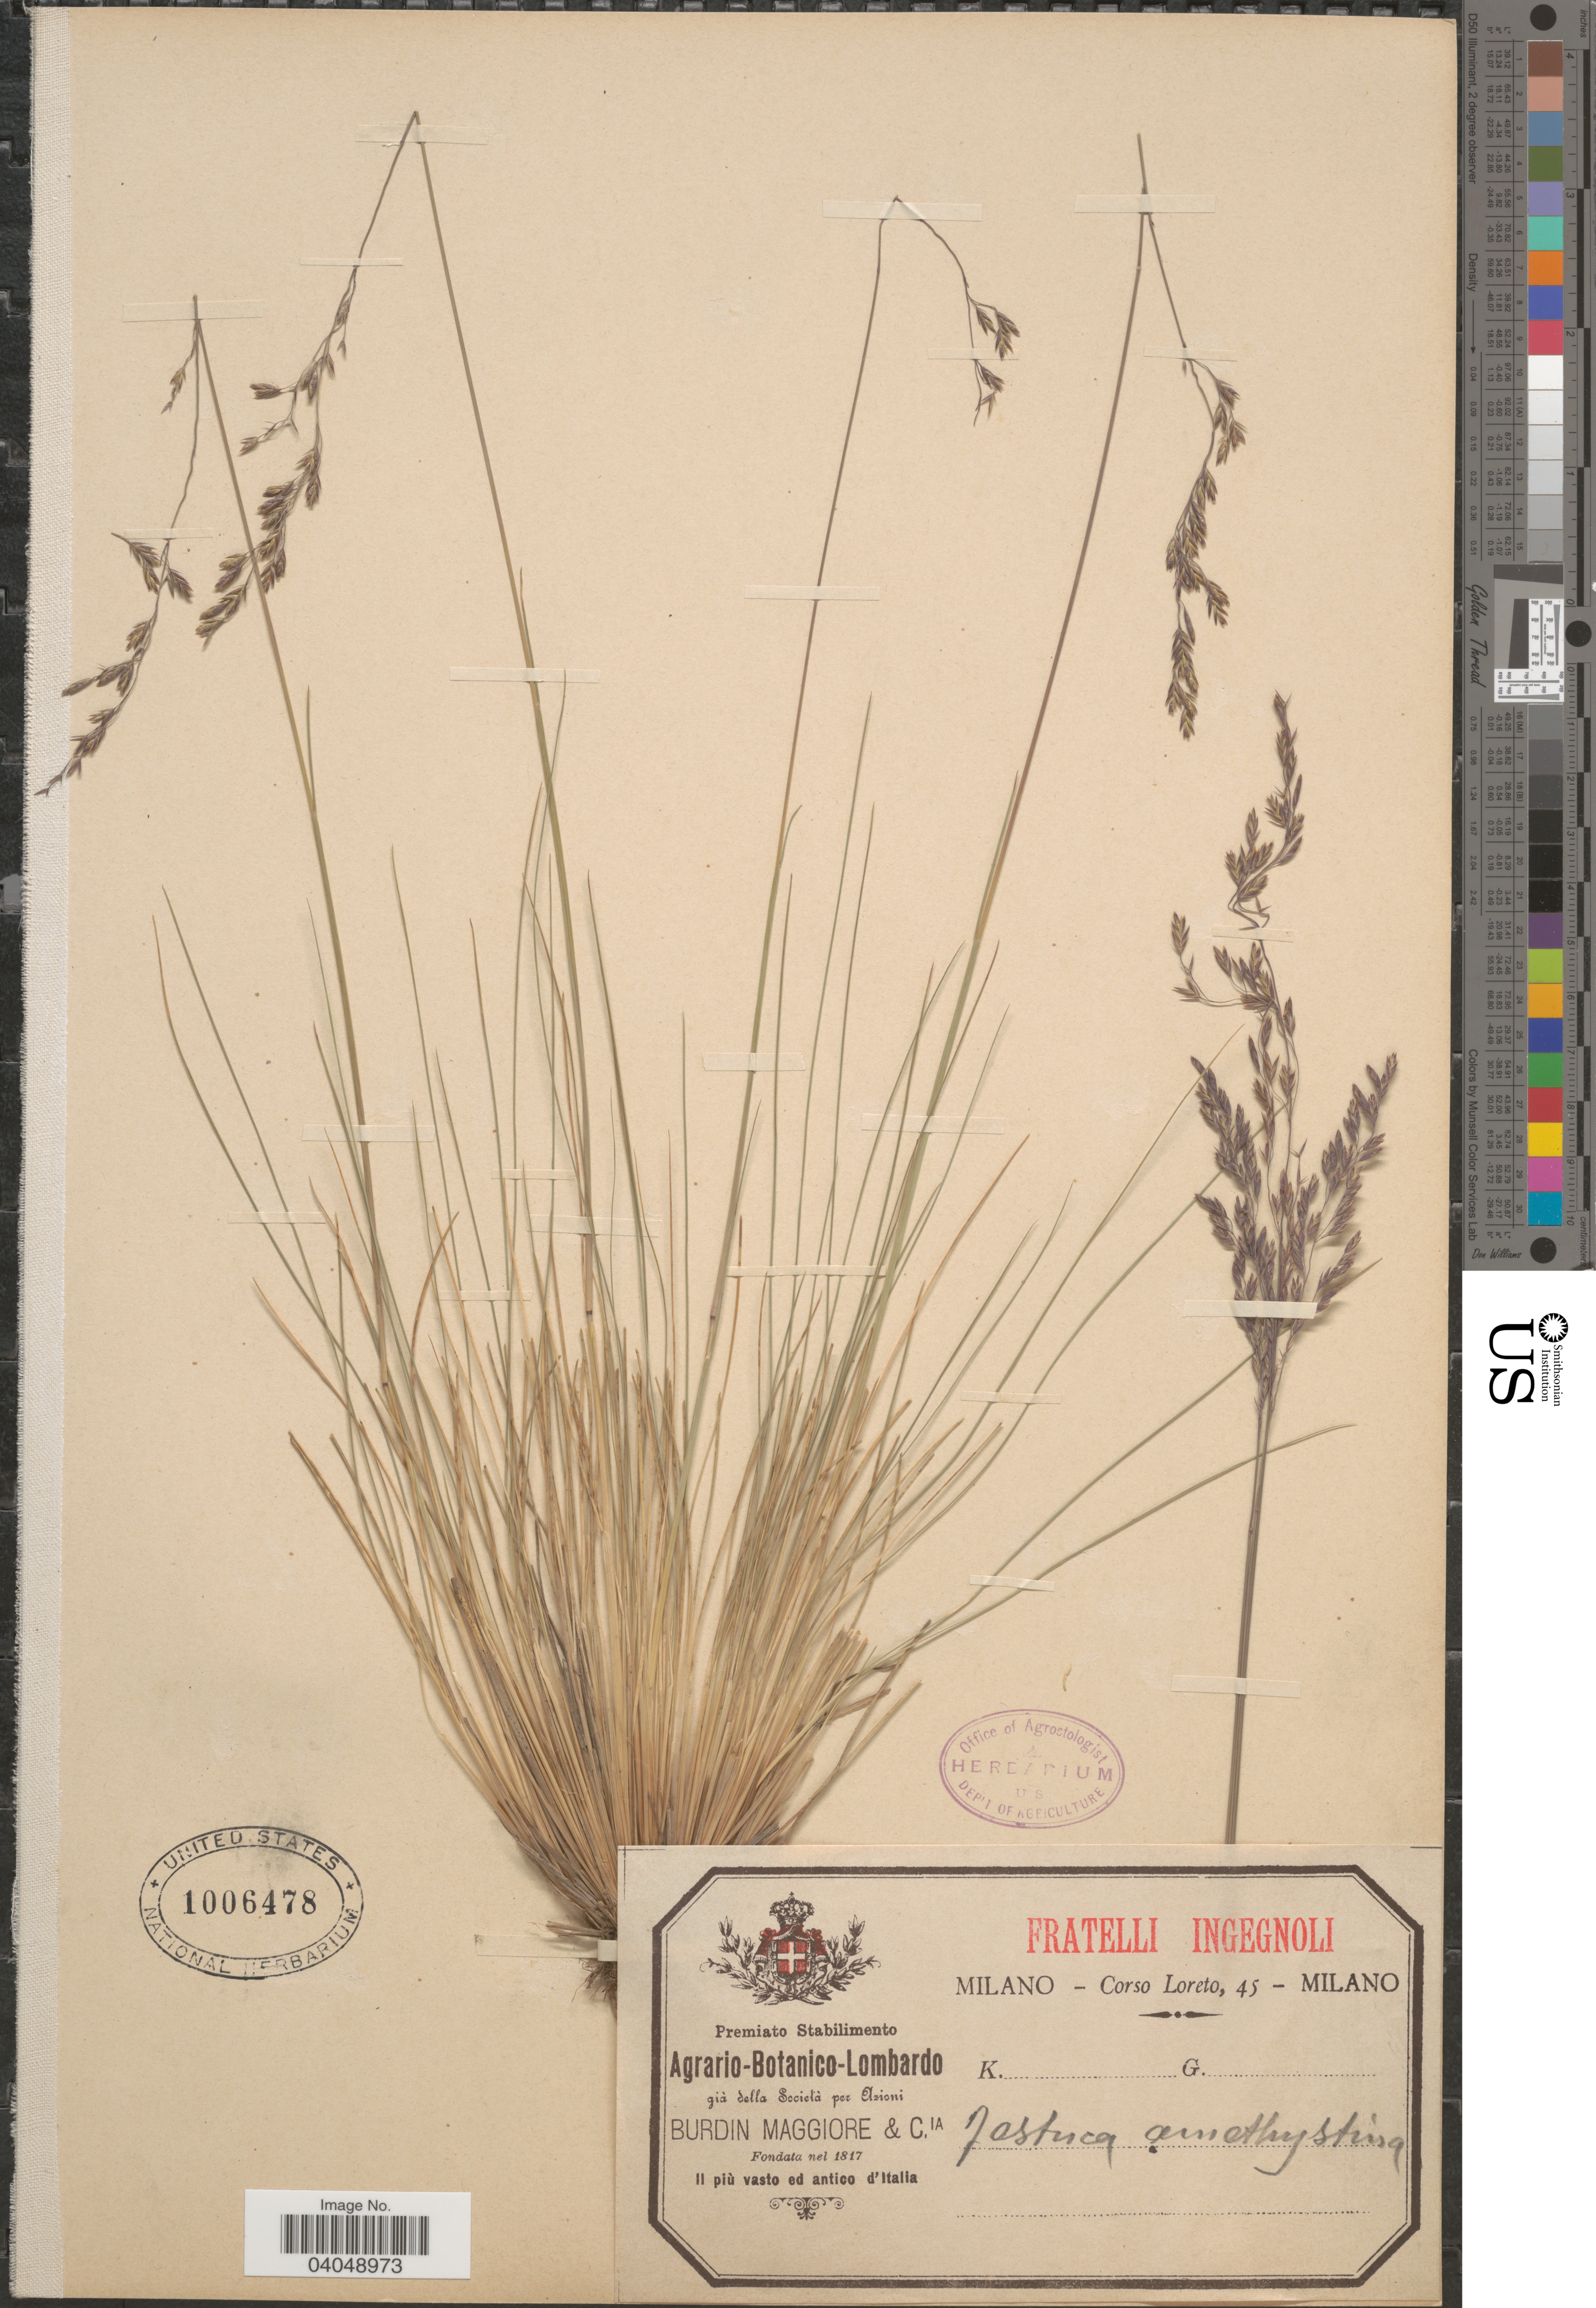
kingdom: Plantae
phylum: Tracheophyta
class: Liliopsida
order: Poales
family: Poaceae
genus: Festuca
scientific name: Festuca amethystina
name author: L.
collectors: Loreto, C.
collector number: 45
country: Italy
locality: Milano.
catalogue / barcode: US 1006478